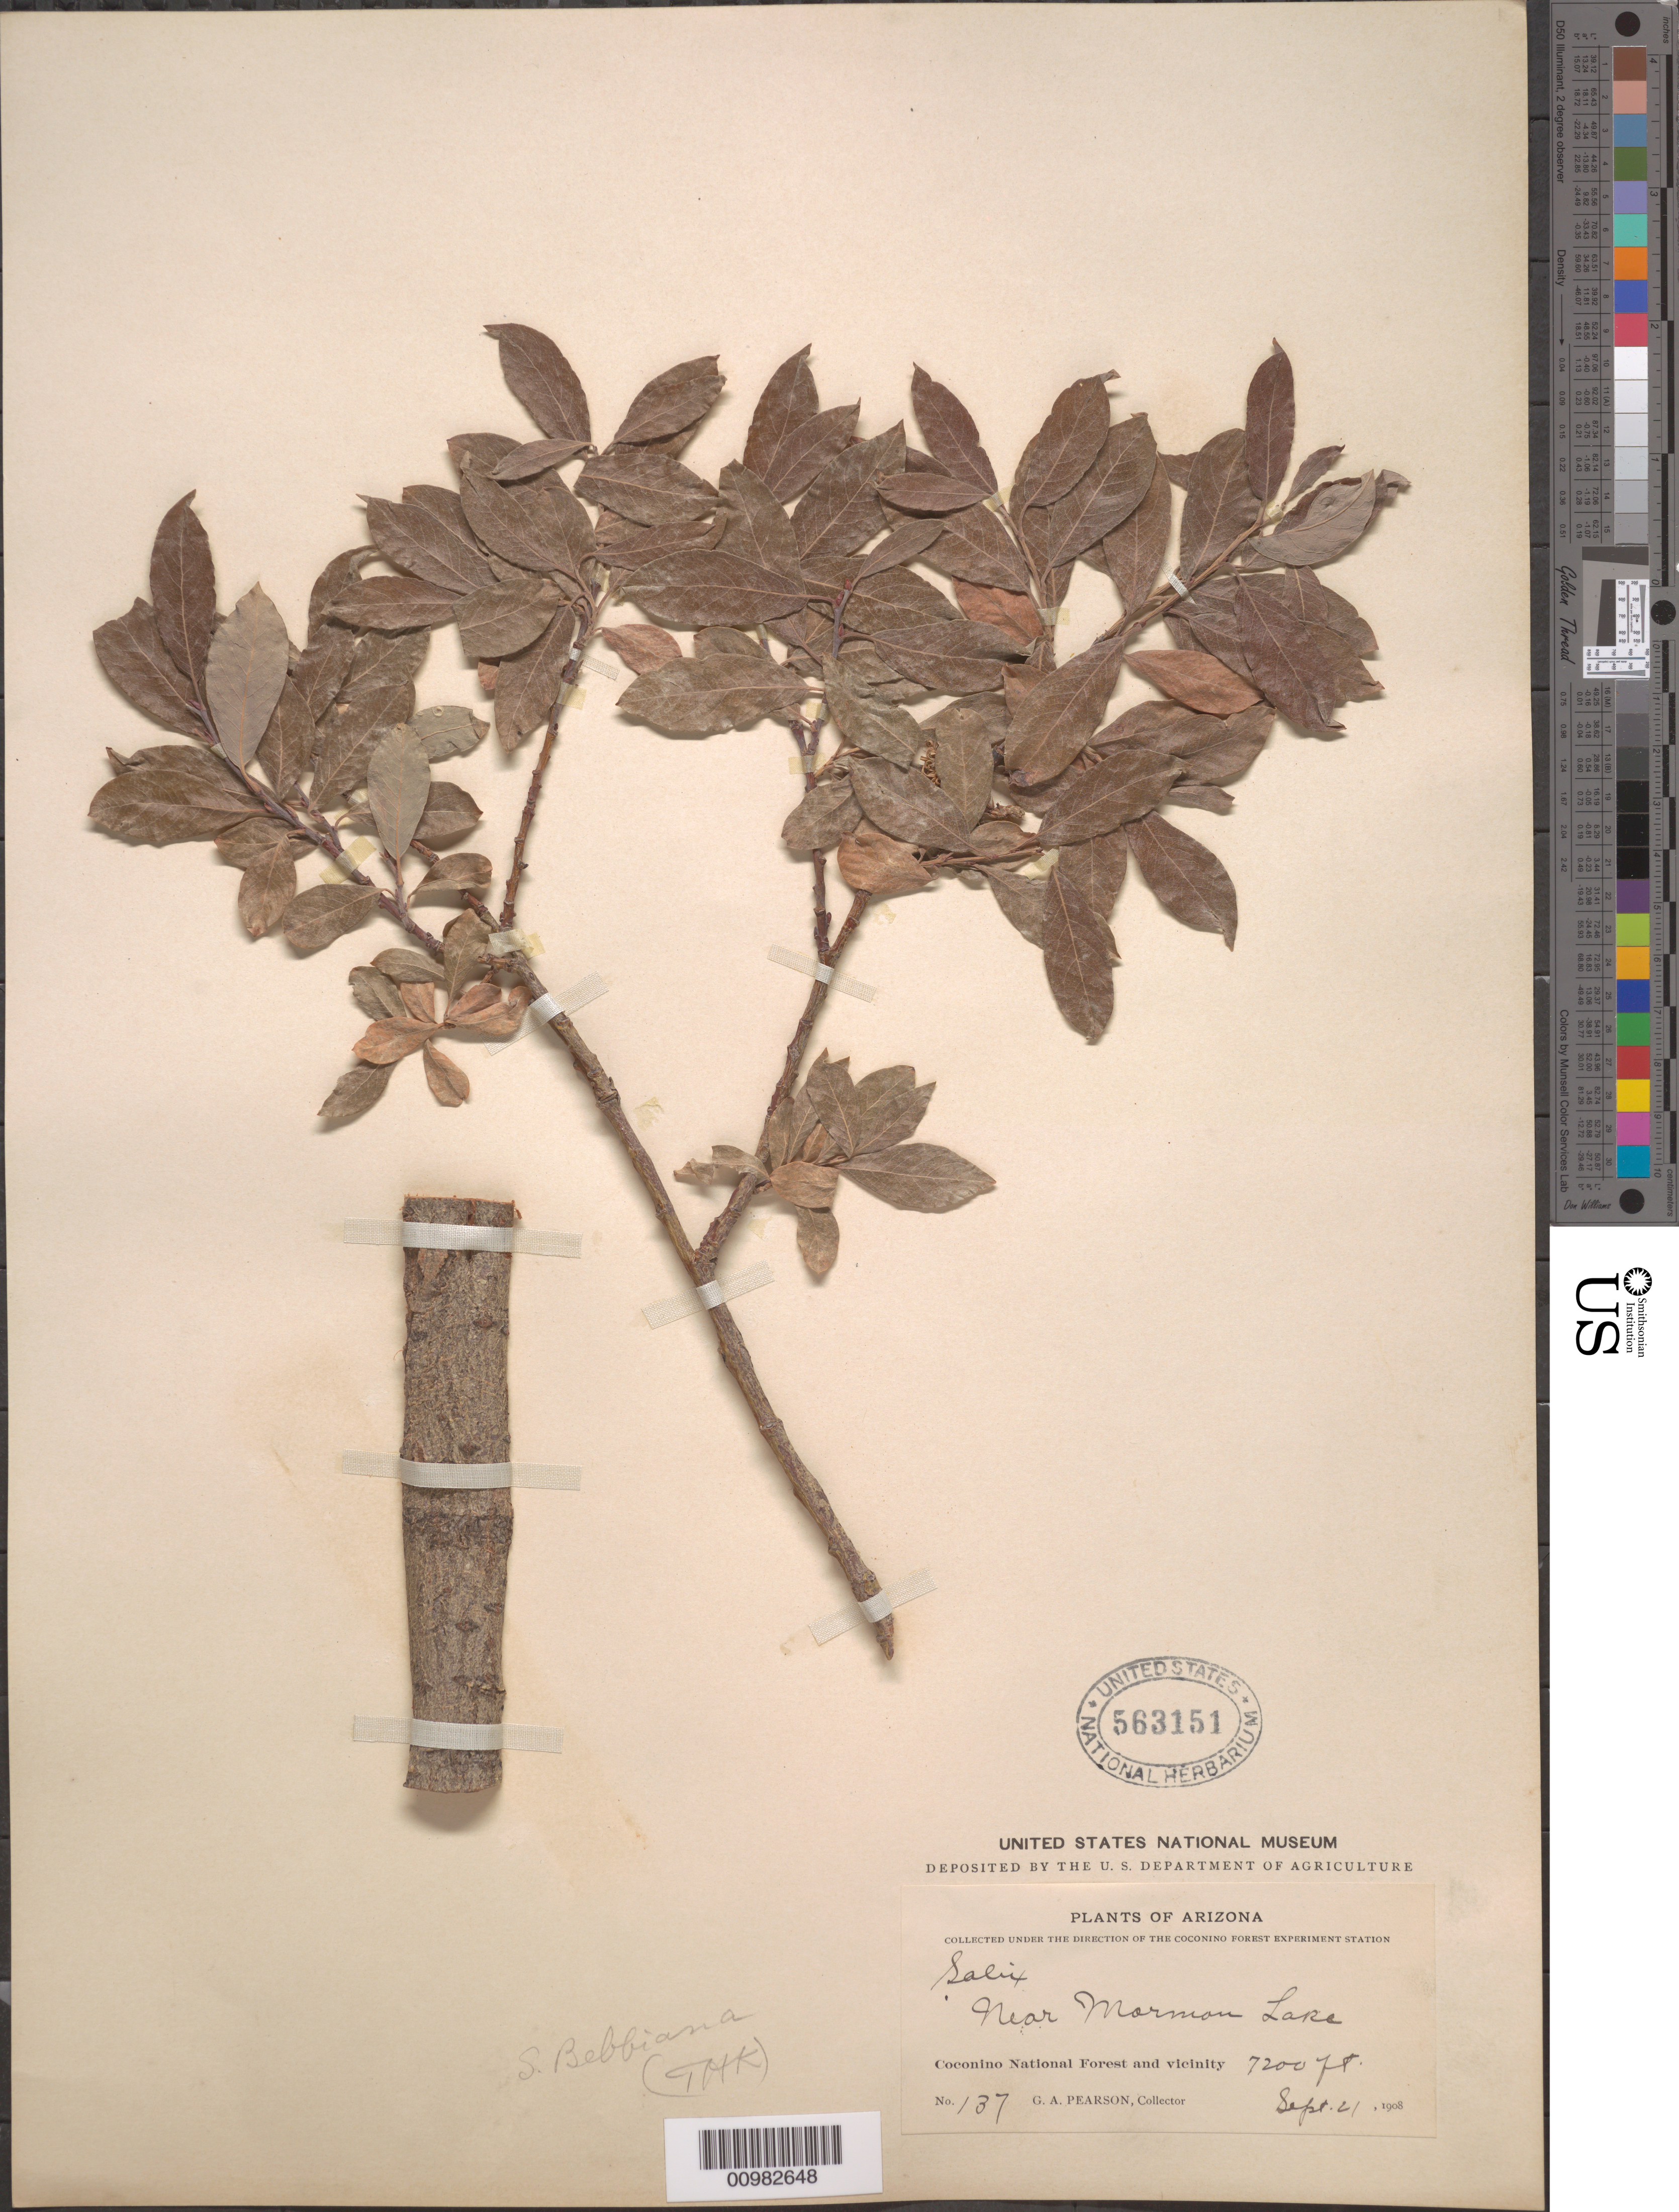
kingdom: Plantae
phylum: Tracheophyta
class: Magnoliopsida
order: Malpighiales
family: Salicaceae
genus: Salix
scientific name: Salix bebbiana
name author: Sarg.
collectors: G. A. Pearson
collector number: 137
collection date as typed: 21 Sep 1908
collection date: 1908-09-21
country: United States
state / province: Arizona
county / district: Coconino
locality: Near Mormon Lake. Coconino National Forest and vicinity.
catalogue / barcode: US 563151